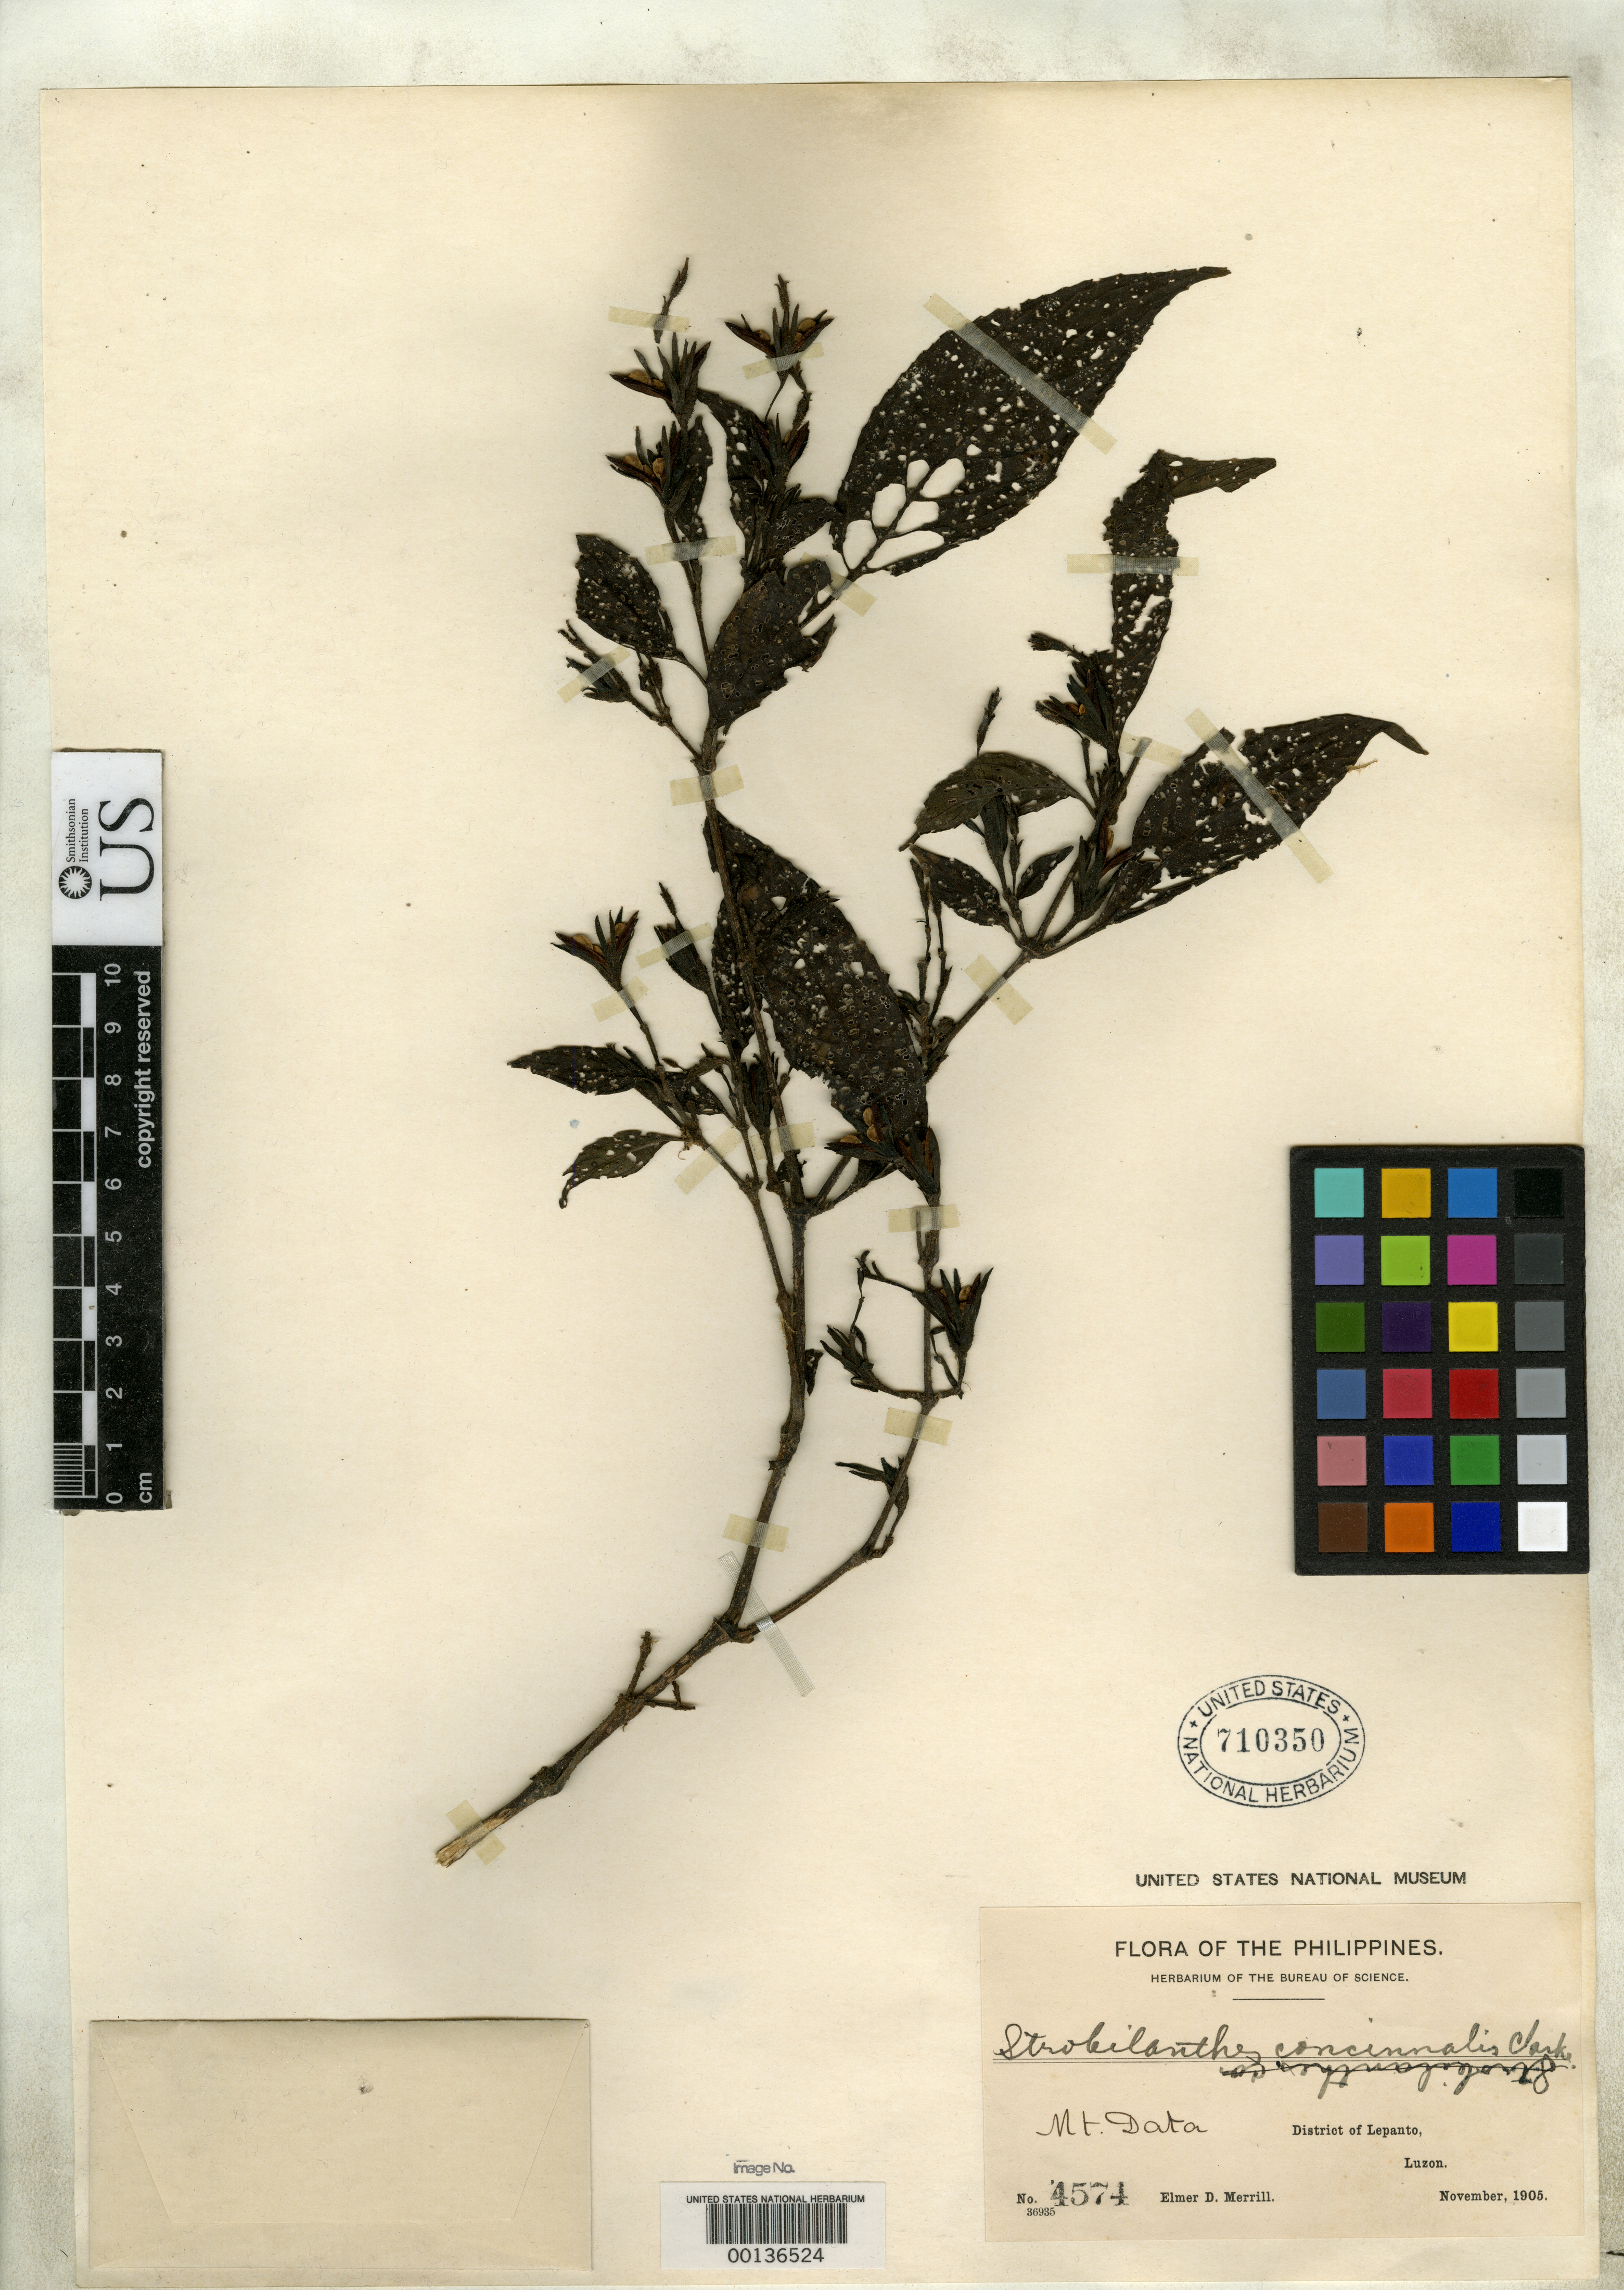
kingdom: Plantae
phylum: Tracheophyta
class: Magnoliopsida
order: Lamiales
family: Acanthaceae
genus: Strobilanthes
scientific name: Strobilanthes cincinnalis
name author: C.B. Clarke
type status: Isotype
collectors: E. D. Merrill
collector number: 4574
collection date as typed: Nov 1905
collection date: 1905-11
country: Philippines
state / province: Cordillera (Administrative Region)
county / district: Mountain province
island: Luzon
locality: Lepanto, Mt. Data.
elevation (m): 2250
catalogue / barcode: US 710350